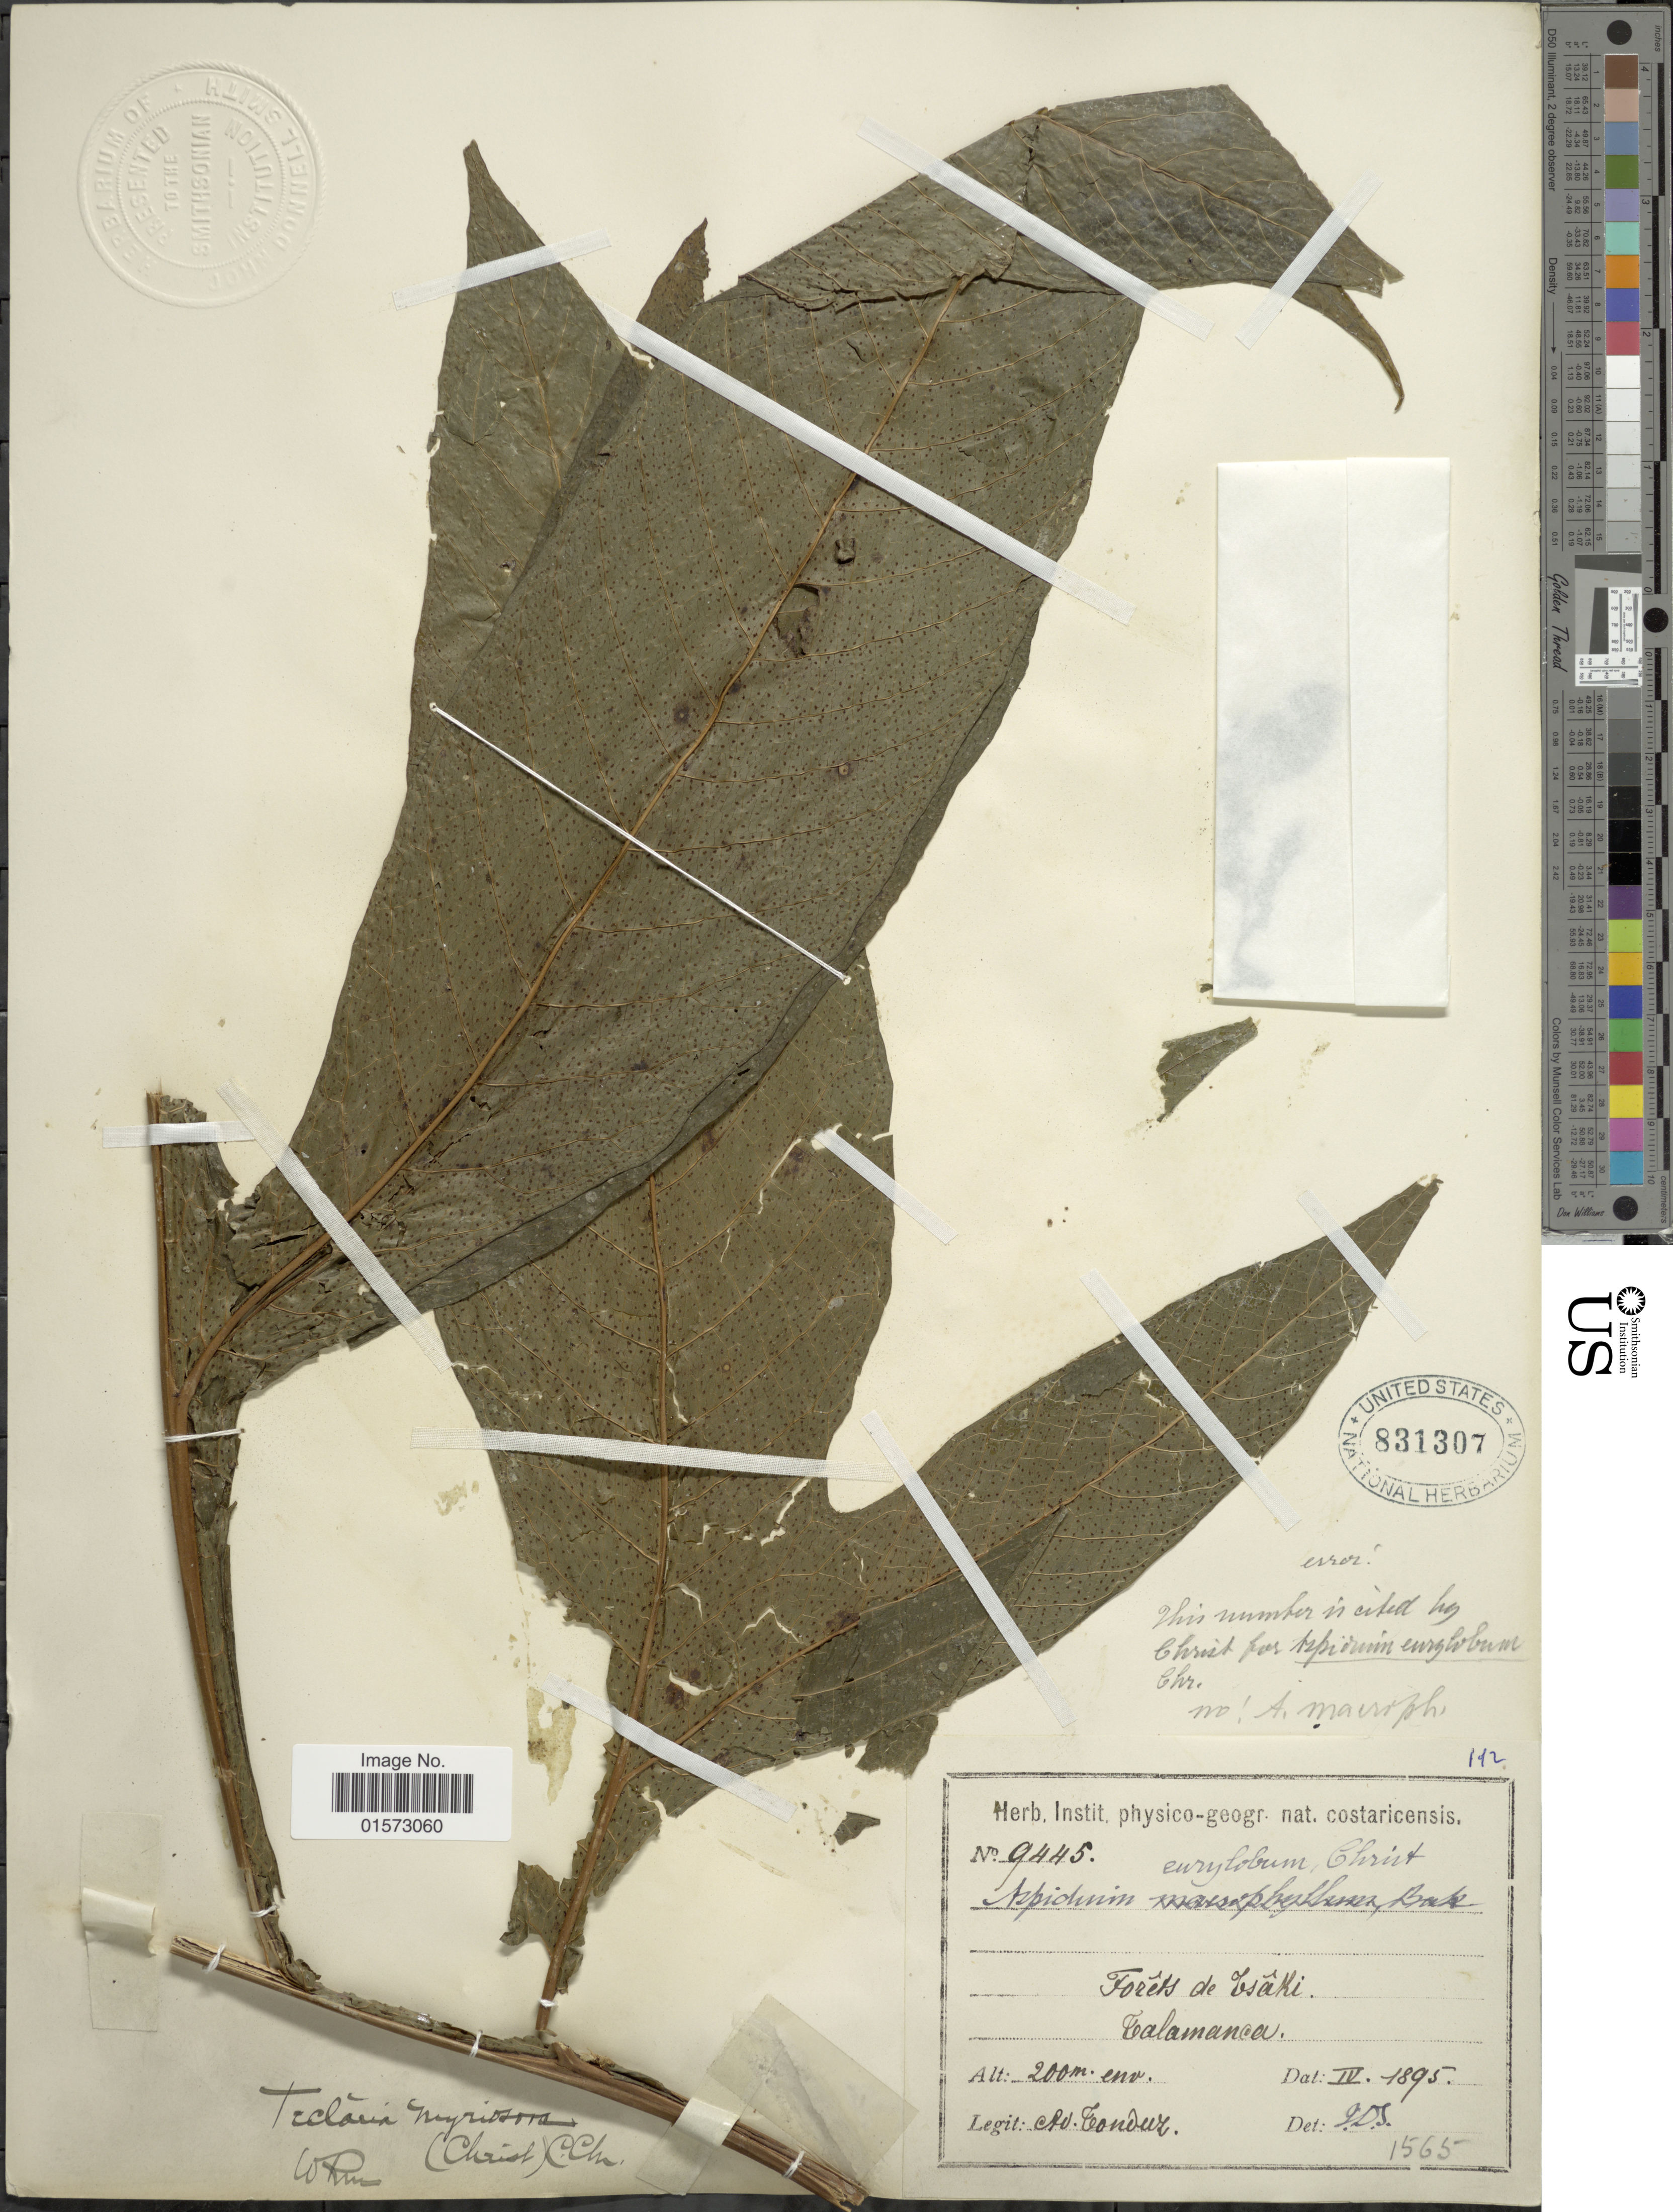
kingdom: Plantae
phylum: Tracheophyta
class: Polypodiopsida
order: Polypodiales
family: Tectariaceae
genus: Tectaria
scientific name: Tectaria draconoptera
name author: (D.C. Eaton) Copel.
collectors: A. Tonduz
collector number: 9445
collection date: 1895-04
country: Costa Rica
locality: Forêts de Tsâki, Calamanca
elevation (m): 200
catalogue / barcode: US 831307